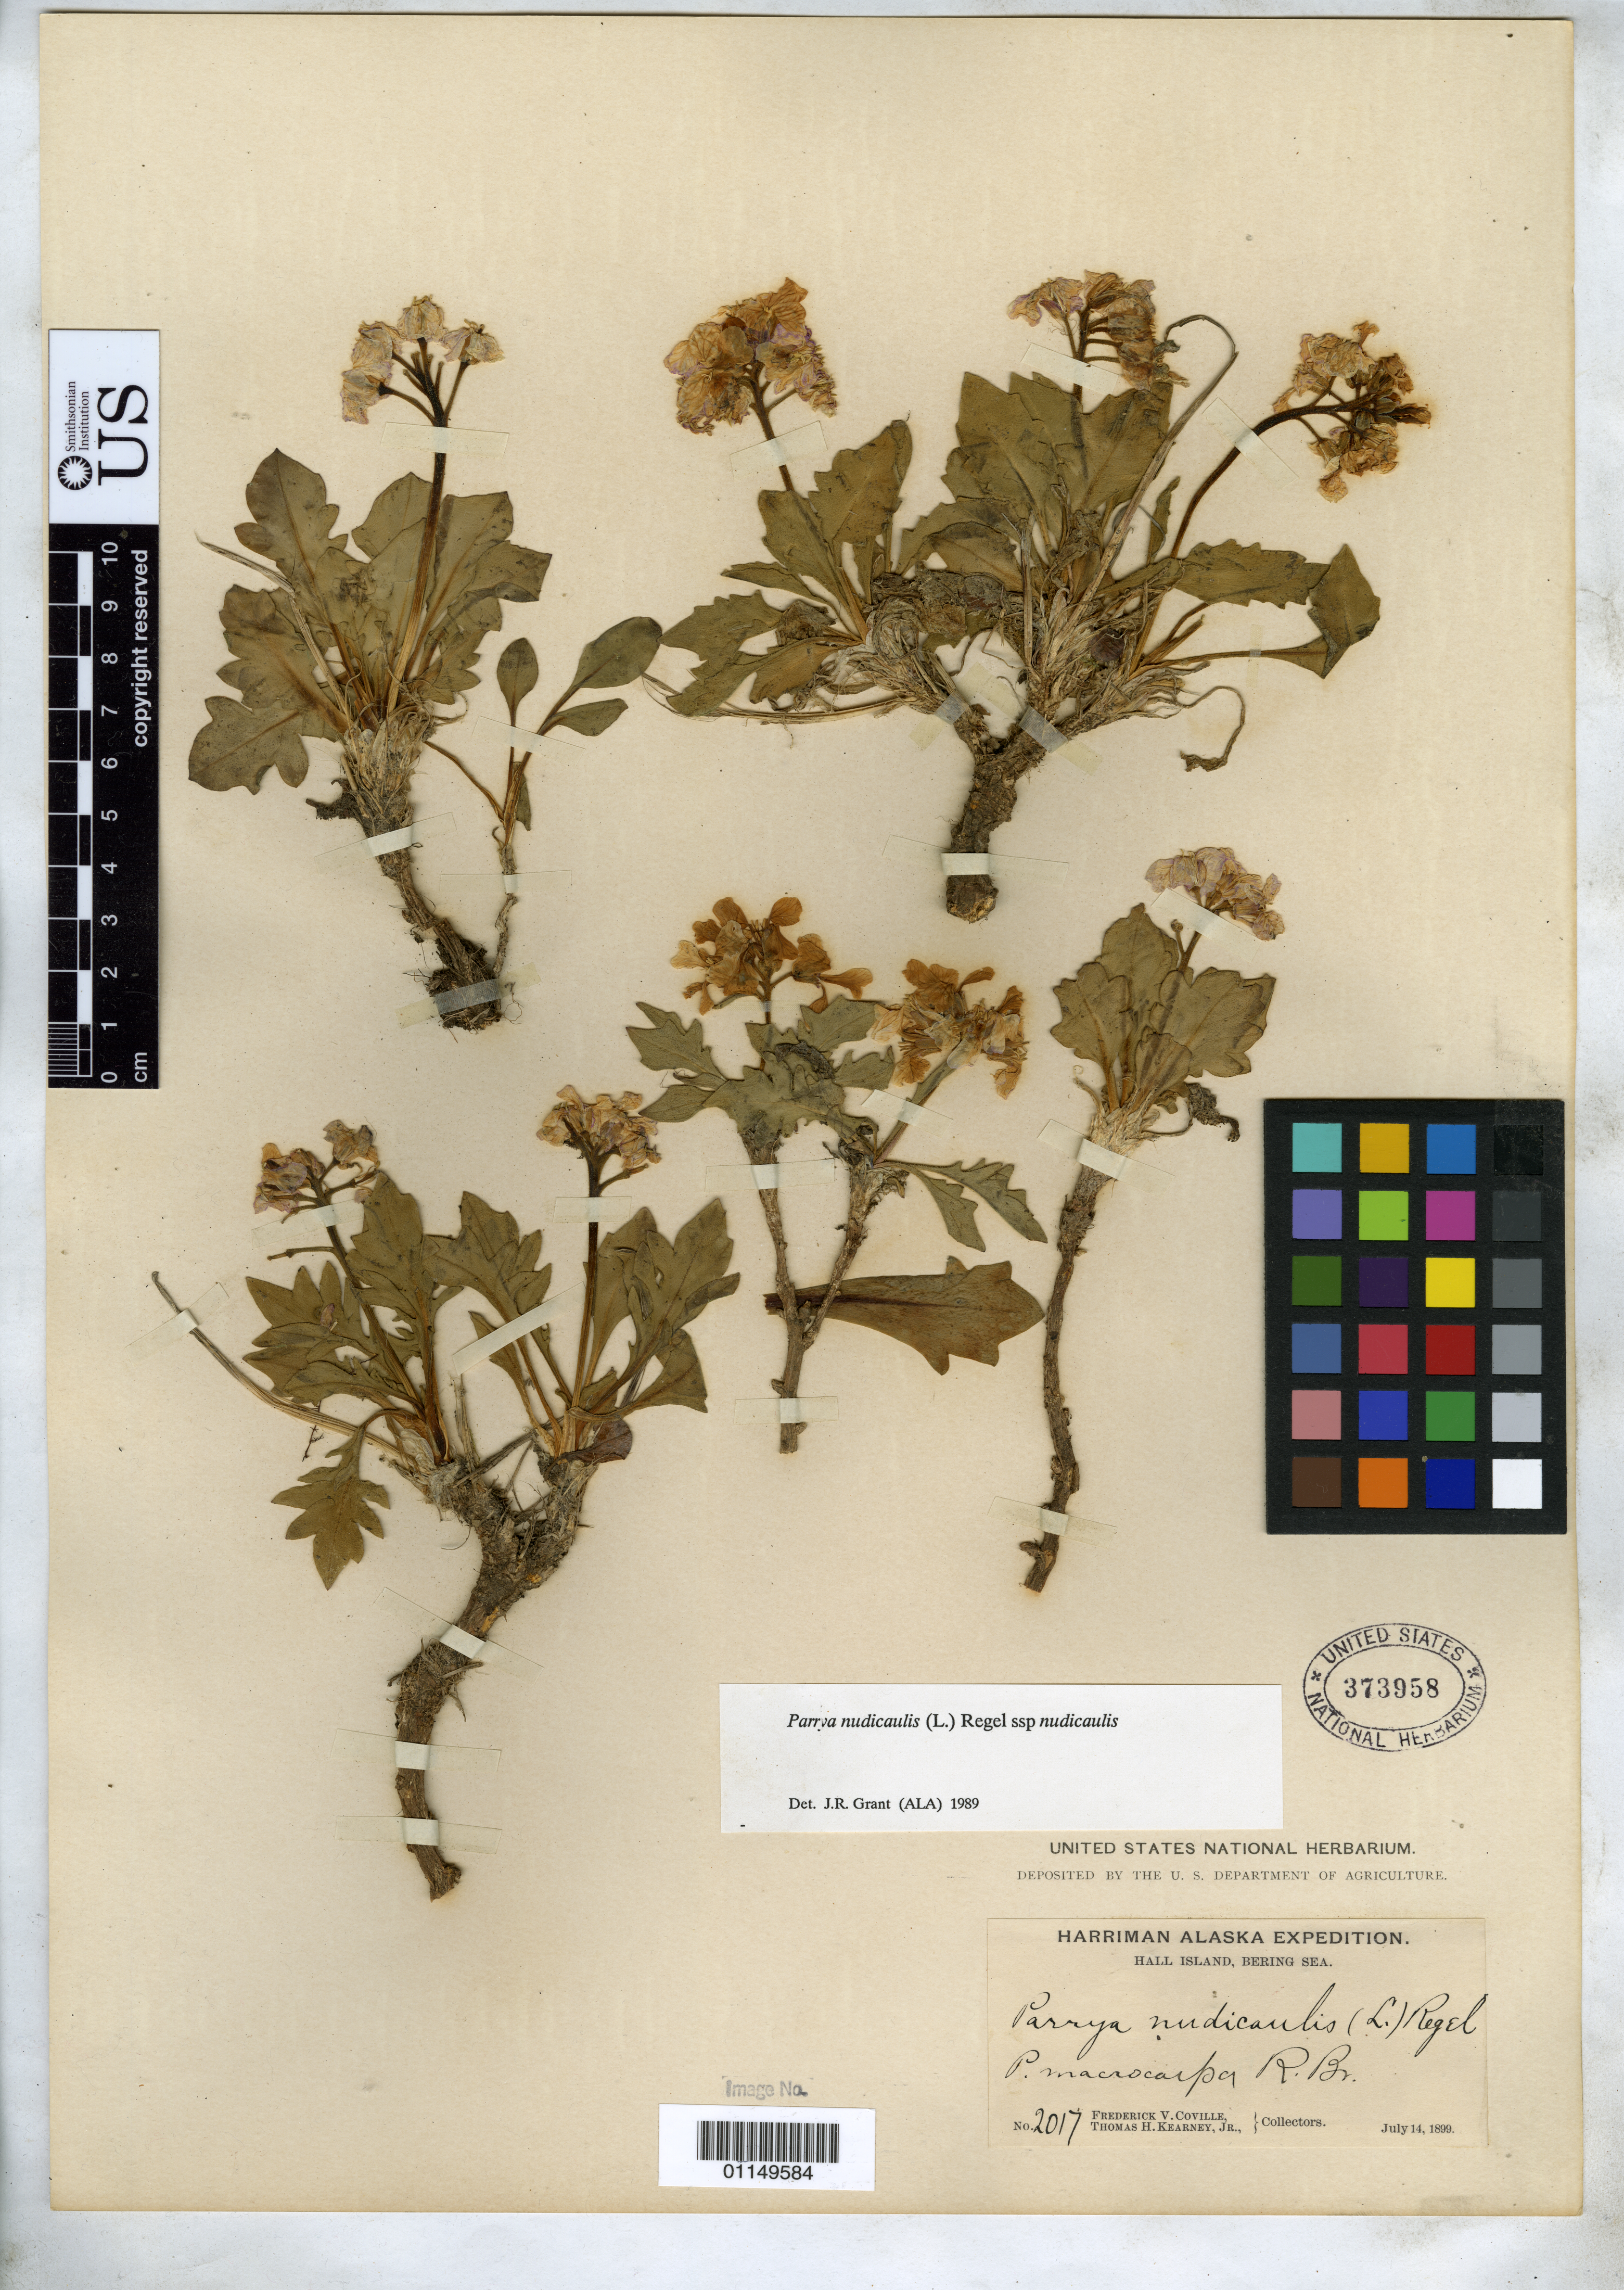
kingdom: Plantae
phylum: Tracheophyta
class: Magnoliopsida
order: Brassicales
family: Brassicaceae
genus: Parrya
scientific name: Parrya nudicaulis subsp. nudicaulis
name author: (L.) Regel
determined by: Grant, J. R., (SWITZERLAND)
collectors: F. V. Coville & T. H. Kearney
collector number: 2017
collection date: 1899-07-14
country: United States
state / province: Alaska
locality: Hall Island, Bering Sea.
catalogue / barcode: US 373958